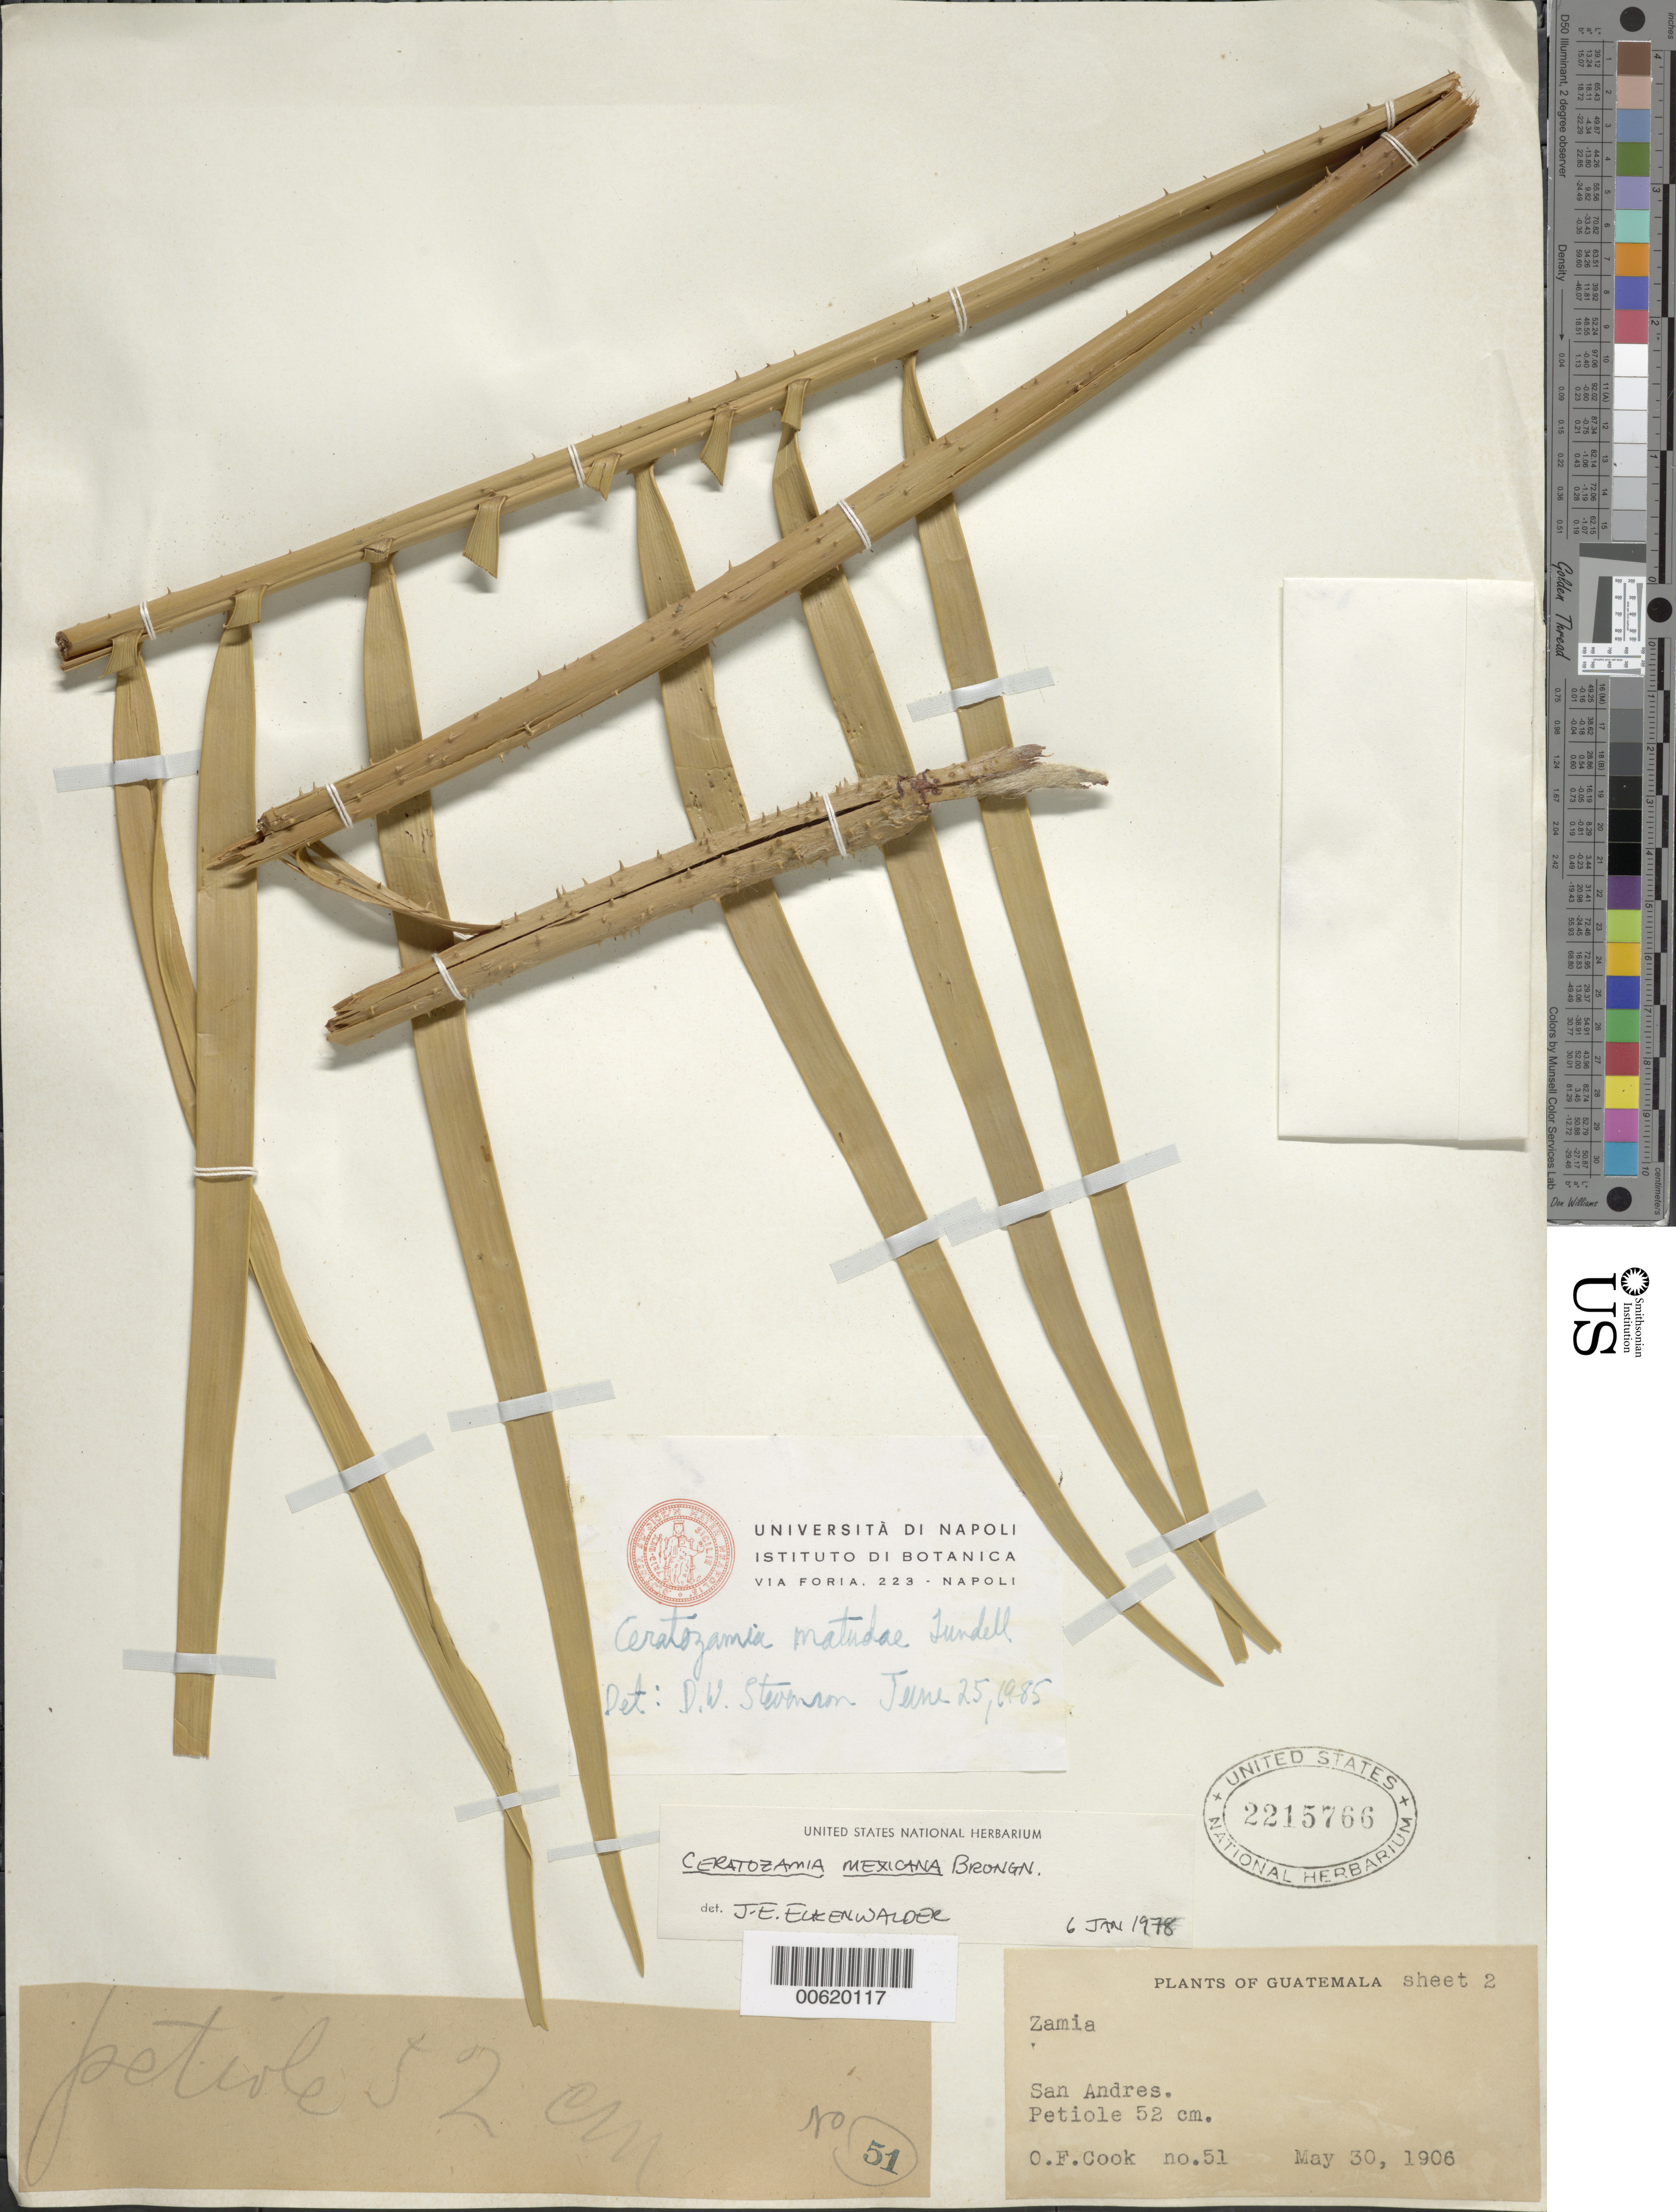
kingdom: Plantae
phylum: Tracheophyta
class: Cycadopsida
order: Cycadales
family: Zamiaceae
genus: Ceratozamia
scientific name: Ceratozamia matudai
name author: Lundell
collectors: O. F. Cook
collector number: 51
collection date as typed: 30 May 1906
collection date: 1906-05-30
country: Guatemala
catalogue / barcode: US 2215766